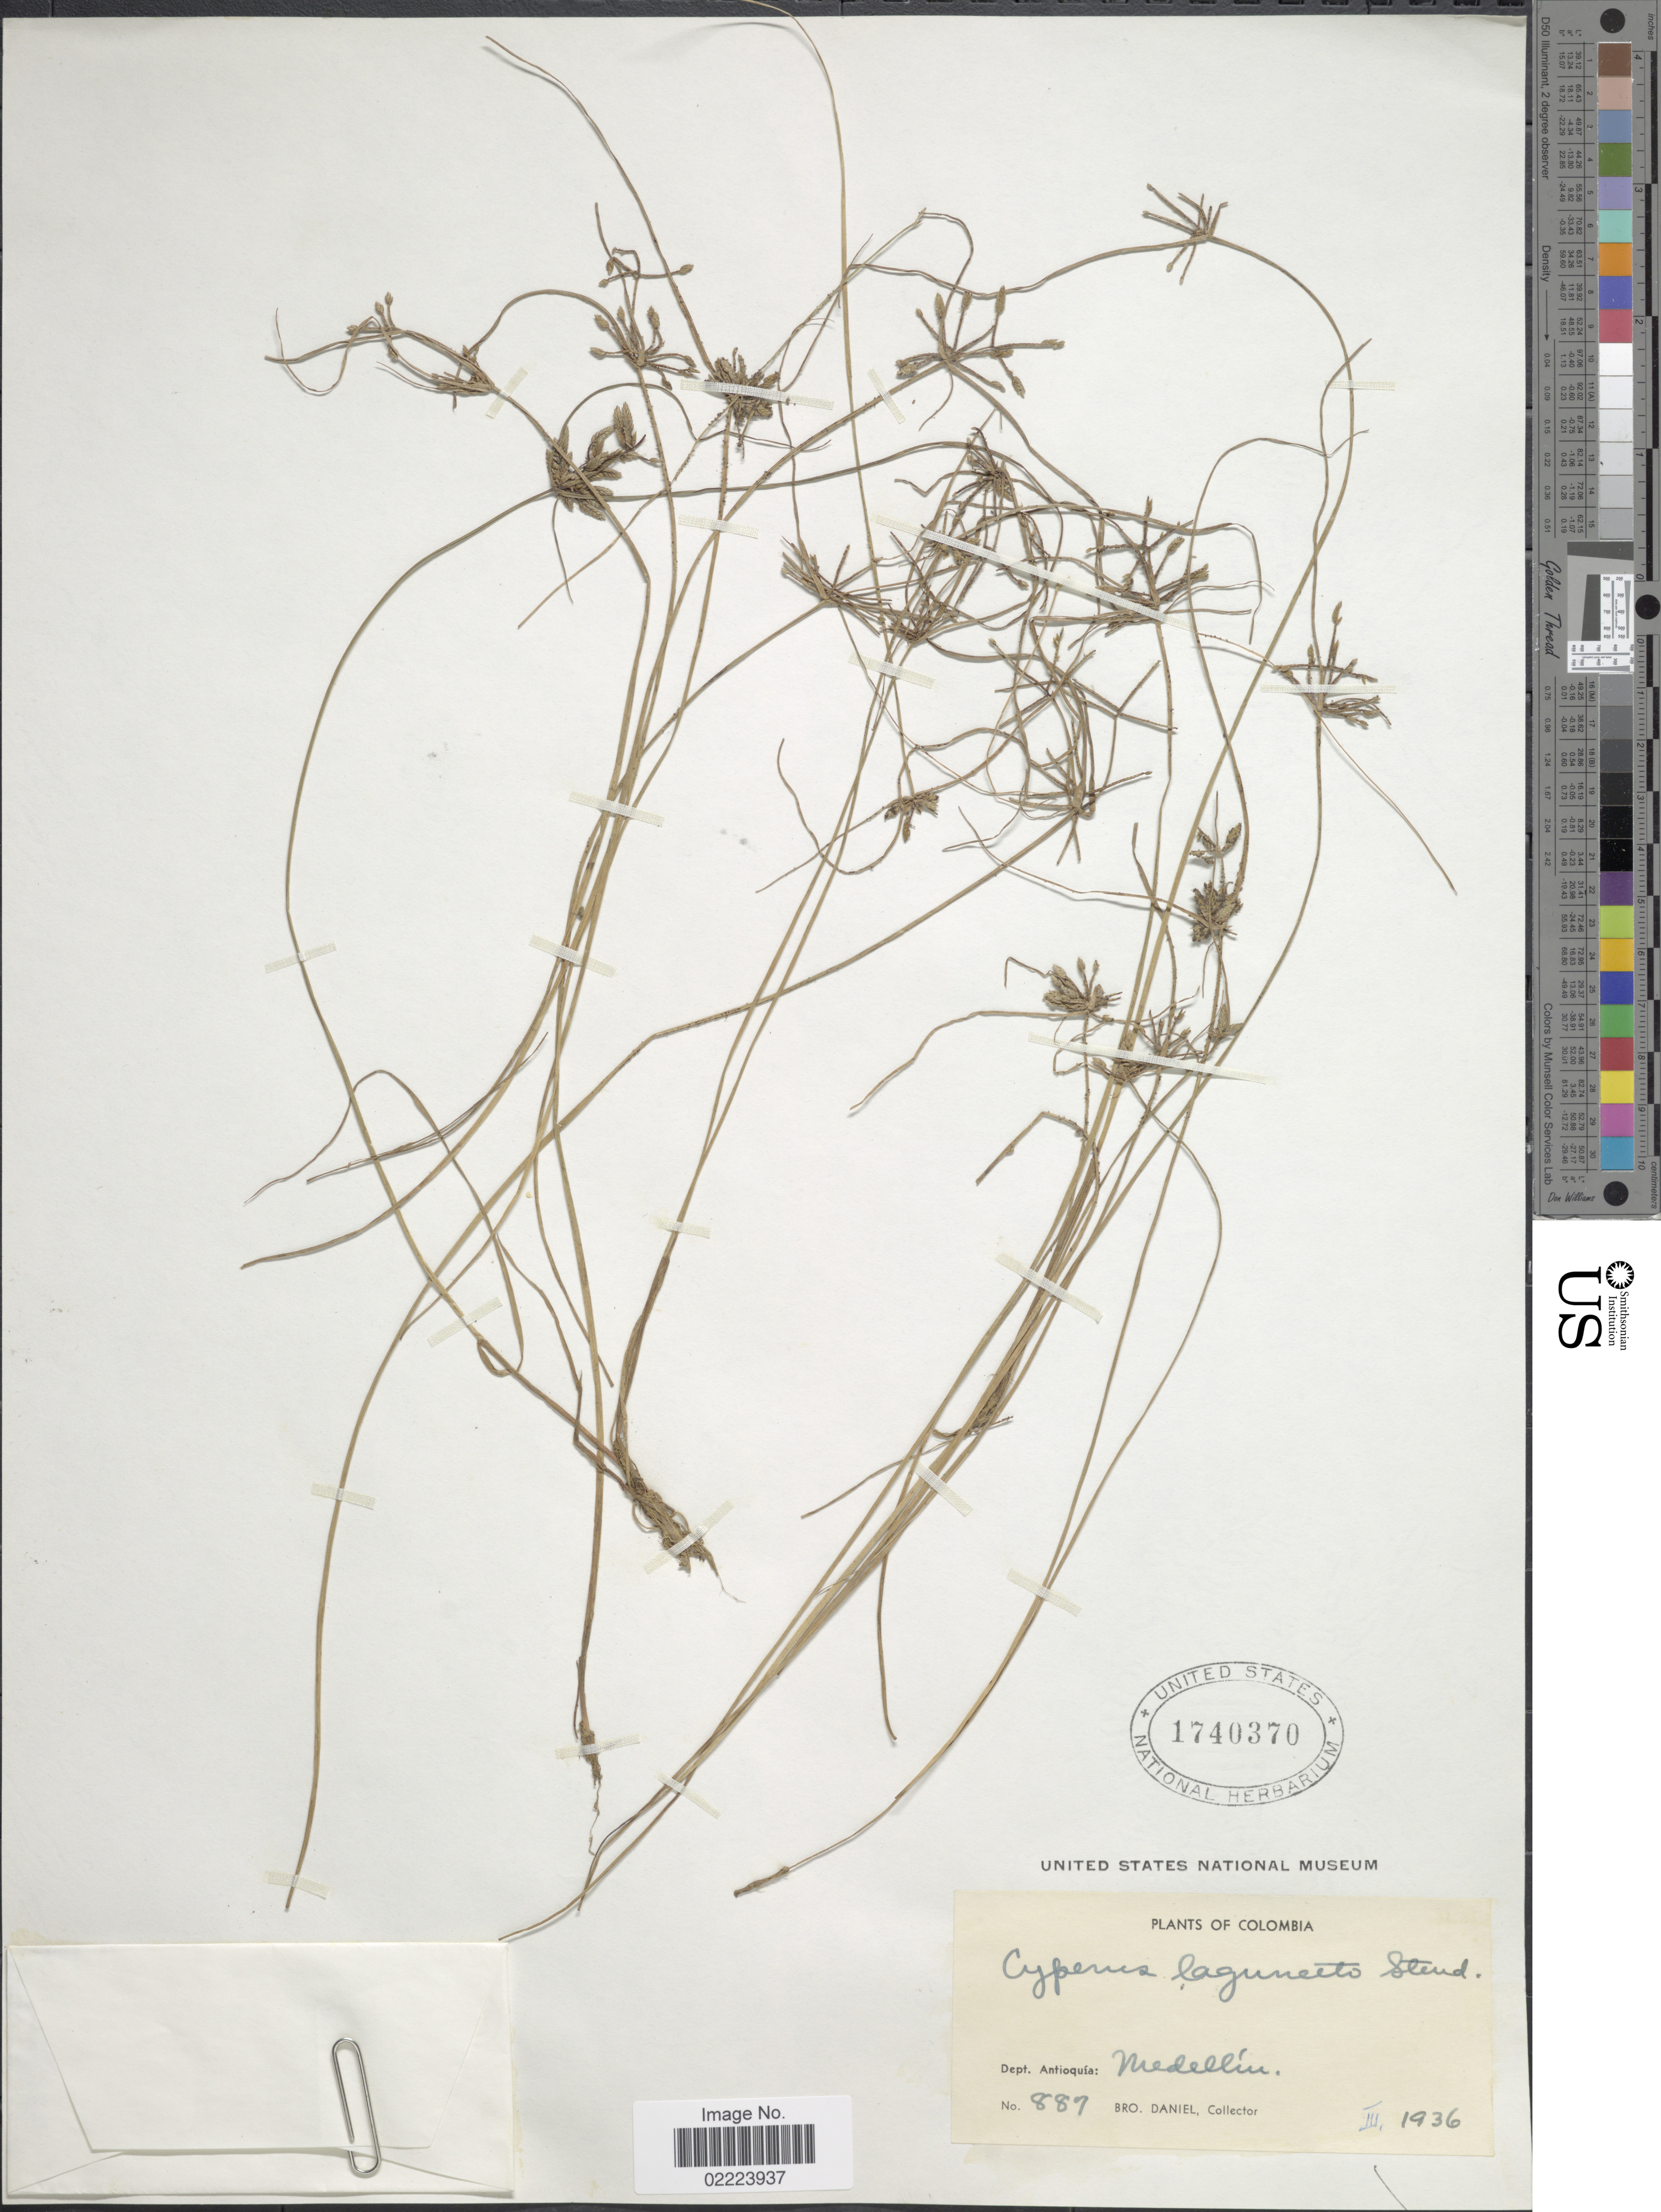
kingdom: Plantae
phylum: Tracheophyta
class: Liliopsida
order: Poales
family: Cyperaceae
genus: Cyperus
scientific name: Cyperus bipartitus Torr.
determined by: Strong, Mark T., (BOT), Smithsonian Institution - National Museum of Natural History (UNITED STATES)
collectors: Bro. Daniel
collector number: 887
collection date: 1936-03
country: Colombia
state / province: Antioquia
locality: Dept. Antioquia: Medellin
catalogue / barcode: US 1740370